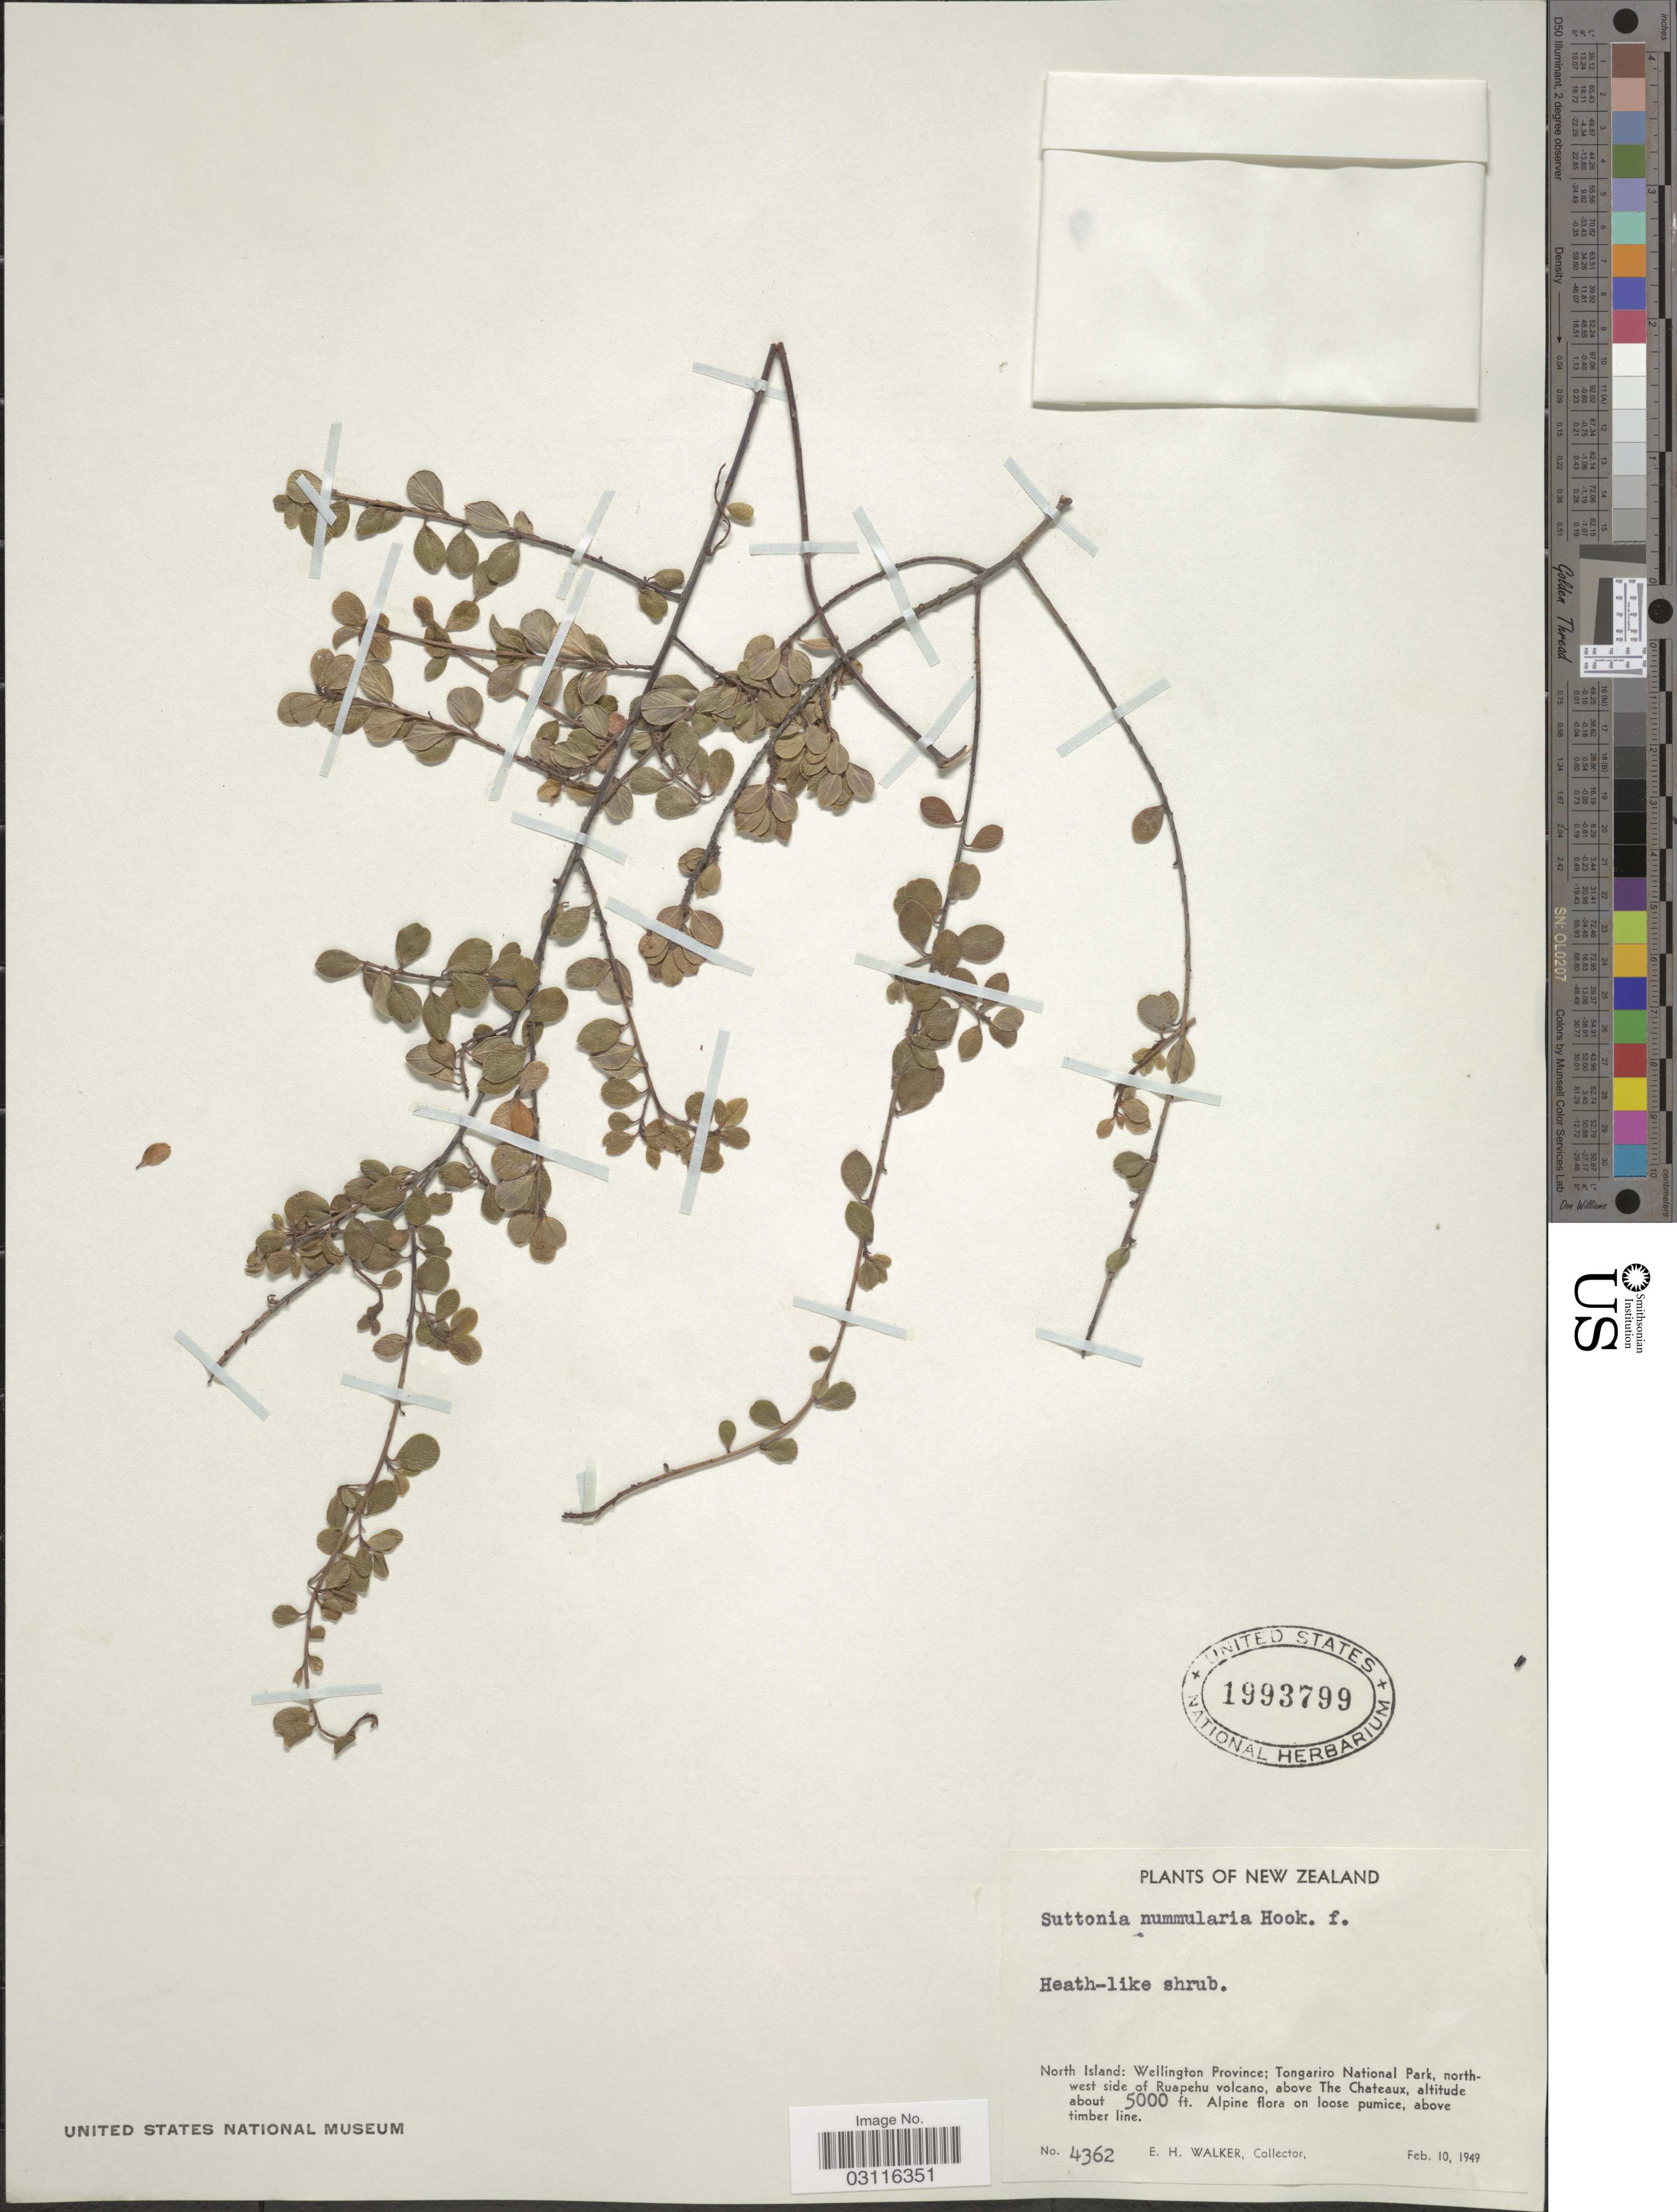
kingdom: Plantae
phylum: Tracheophyta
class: Magnoliopsida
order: Ericales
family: Primulaceae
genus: Suttonia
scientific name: Suttonia nummularia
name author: Hook. f.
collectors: E. H. Walker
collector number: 4362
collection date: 1949-02-10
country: New Zealand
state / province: Wellington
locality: North Island: Tongariro National Park, northwest side of Ruapehu volcano, above The Chateaux.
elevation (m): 1524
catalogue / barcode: US 1993799